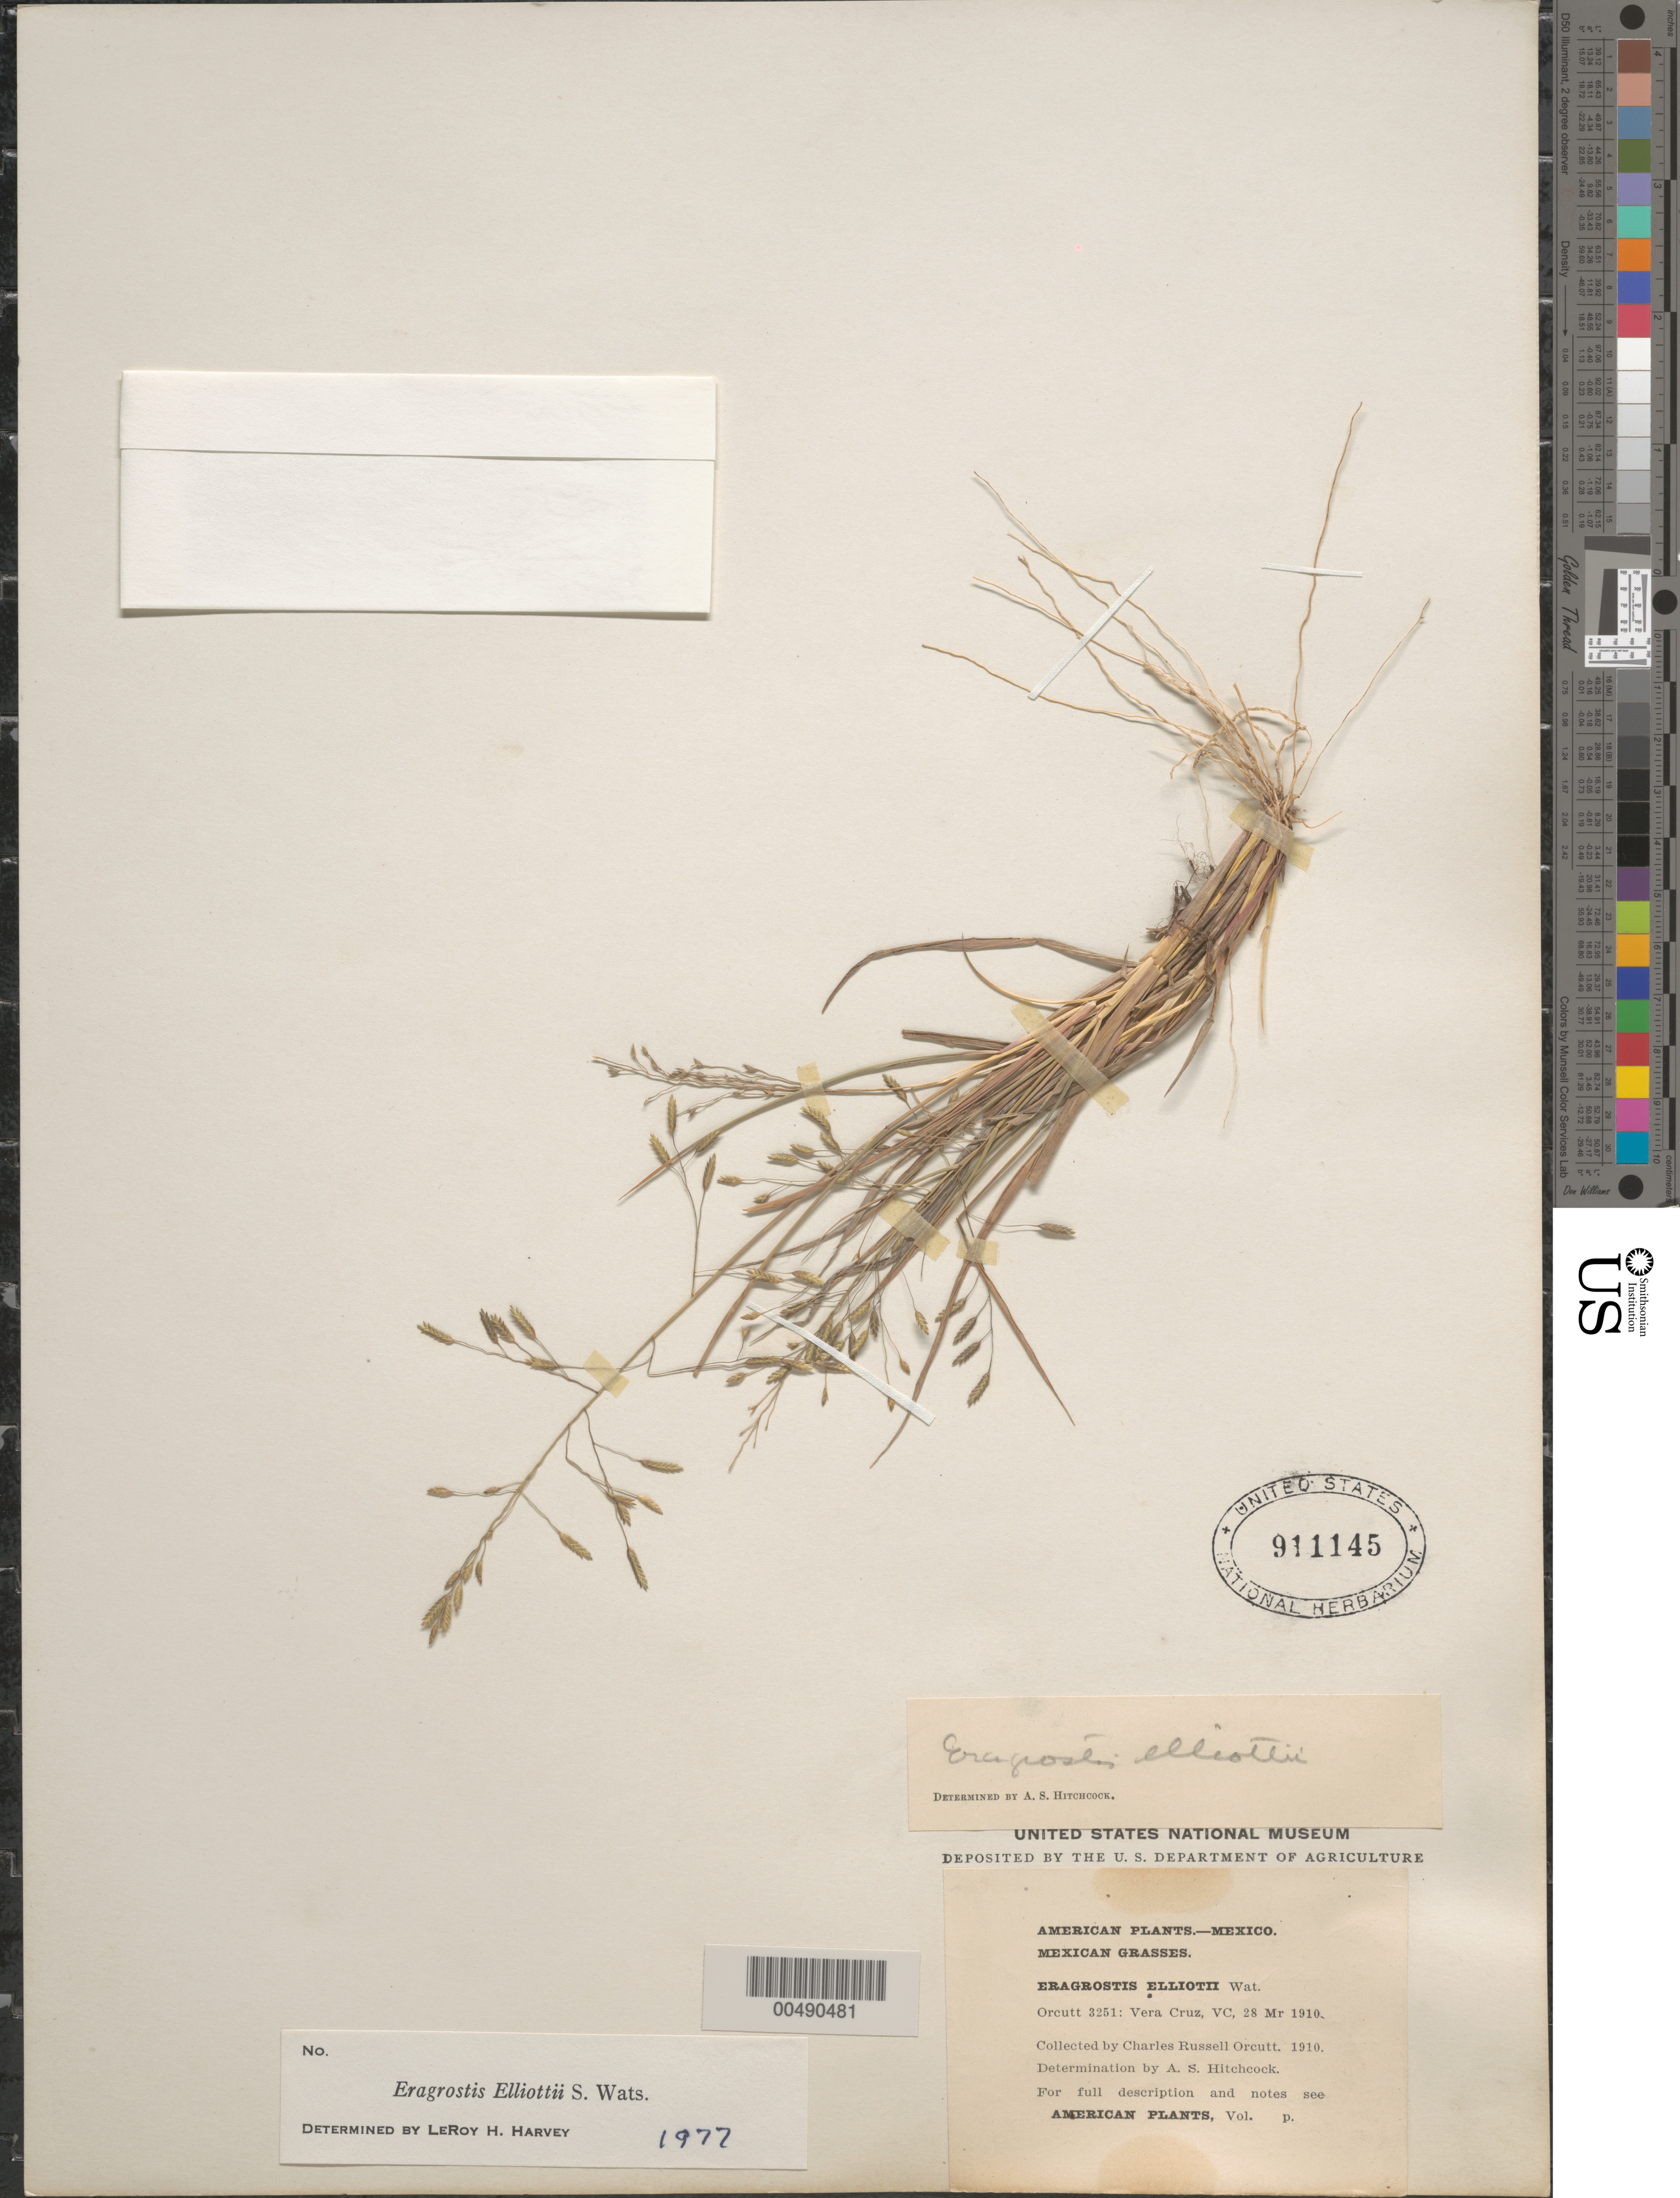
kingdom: Plantae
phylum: Tracheophyta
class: Liliopsida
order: Poales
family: Poaceae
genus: Eragrostis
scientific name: Eragrostis elliottii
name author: S. Watson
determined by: Harvey, L. H.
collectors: C. R. Orcutt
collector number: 3251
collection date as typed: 28 Mar 1910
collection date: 1910-03-28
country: Mexico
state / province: Veracruz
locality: Veracruz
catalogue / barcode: US 911145